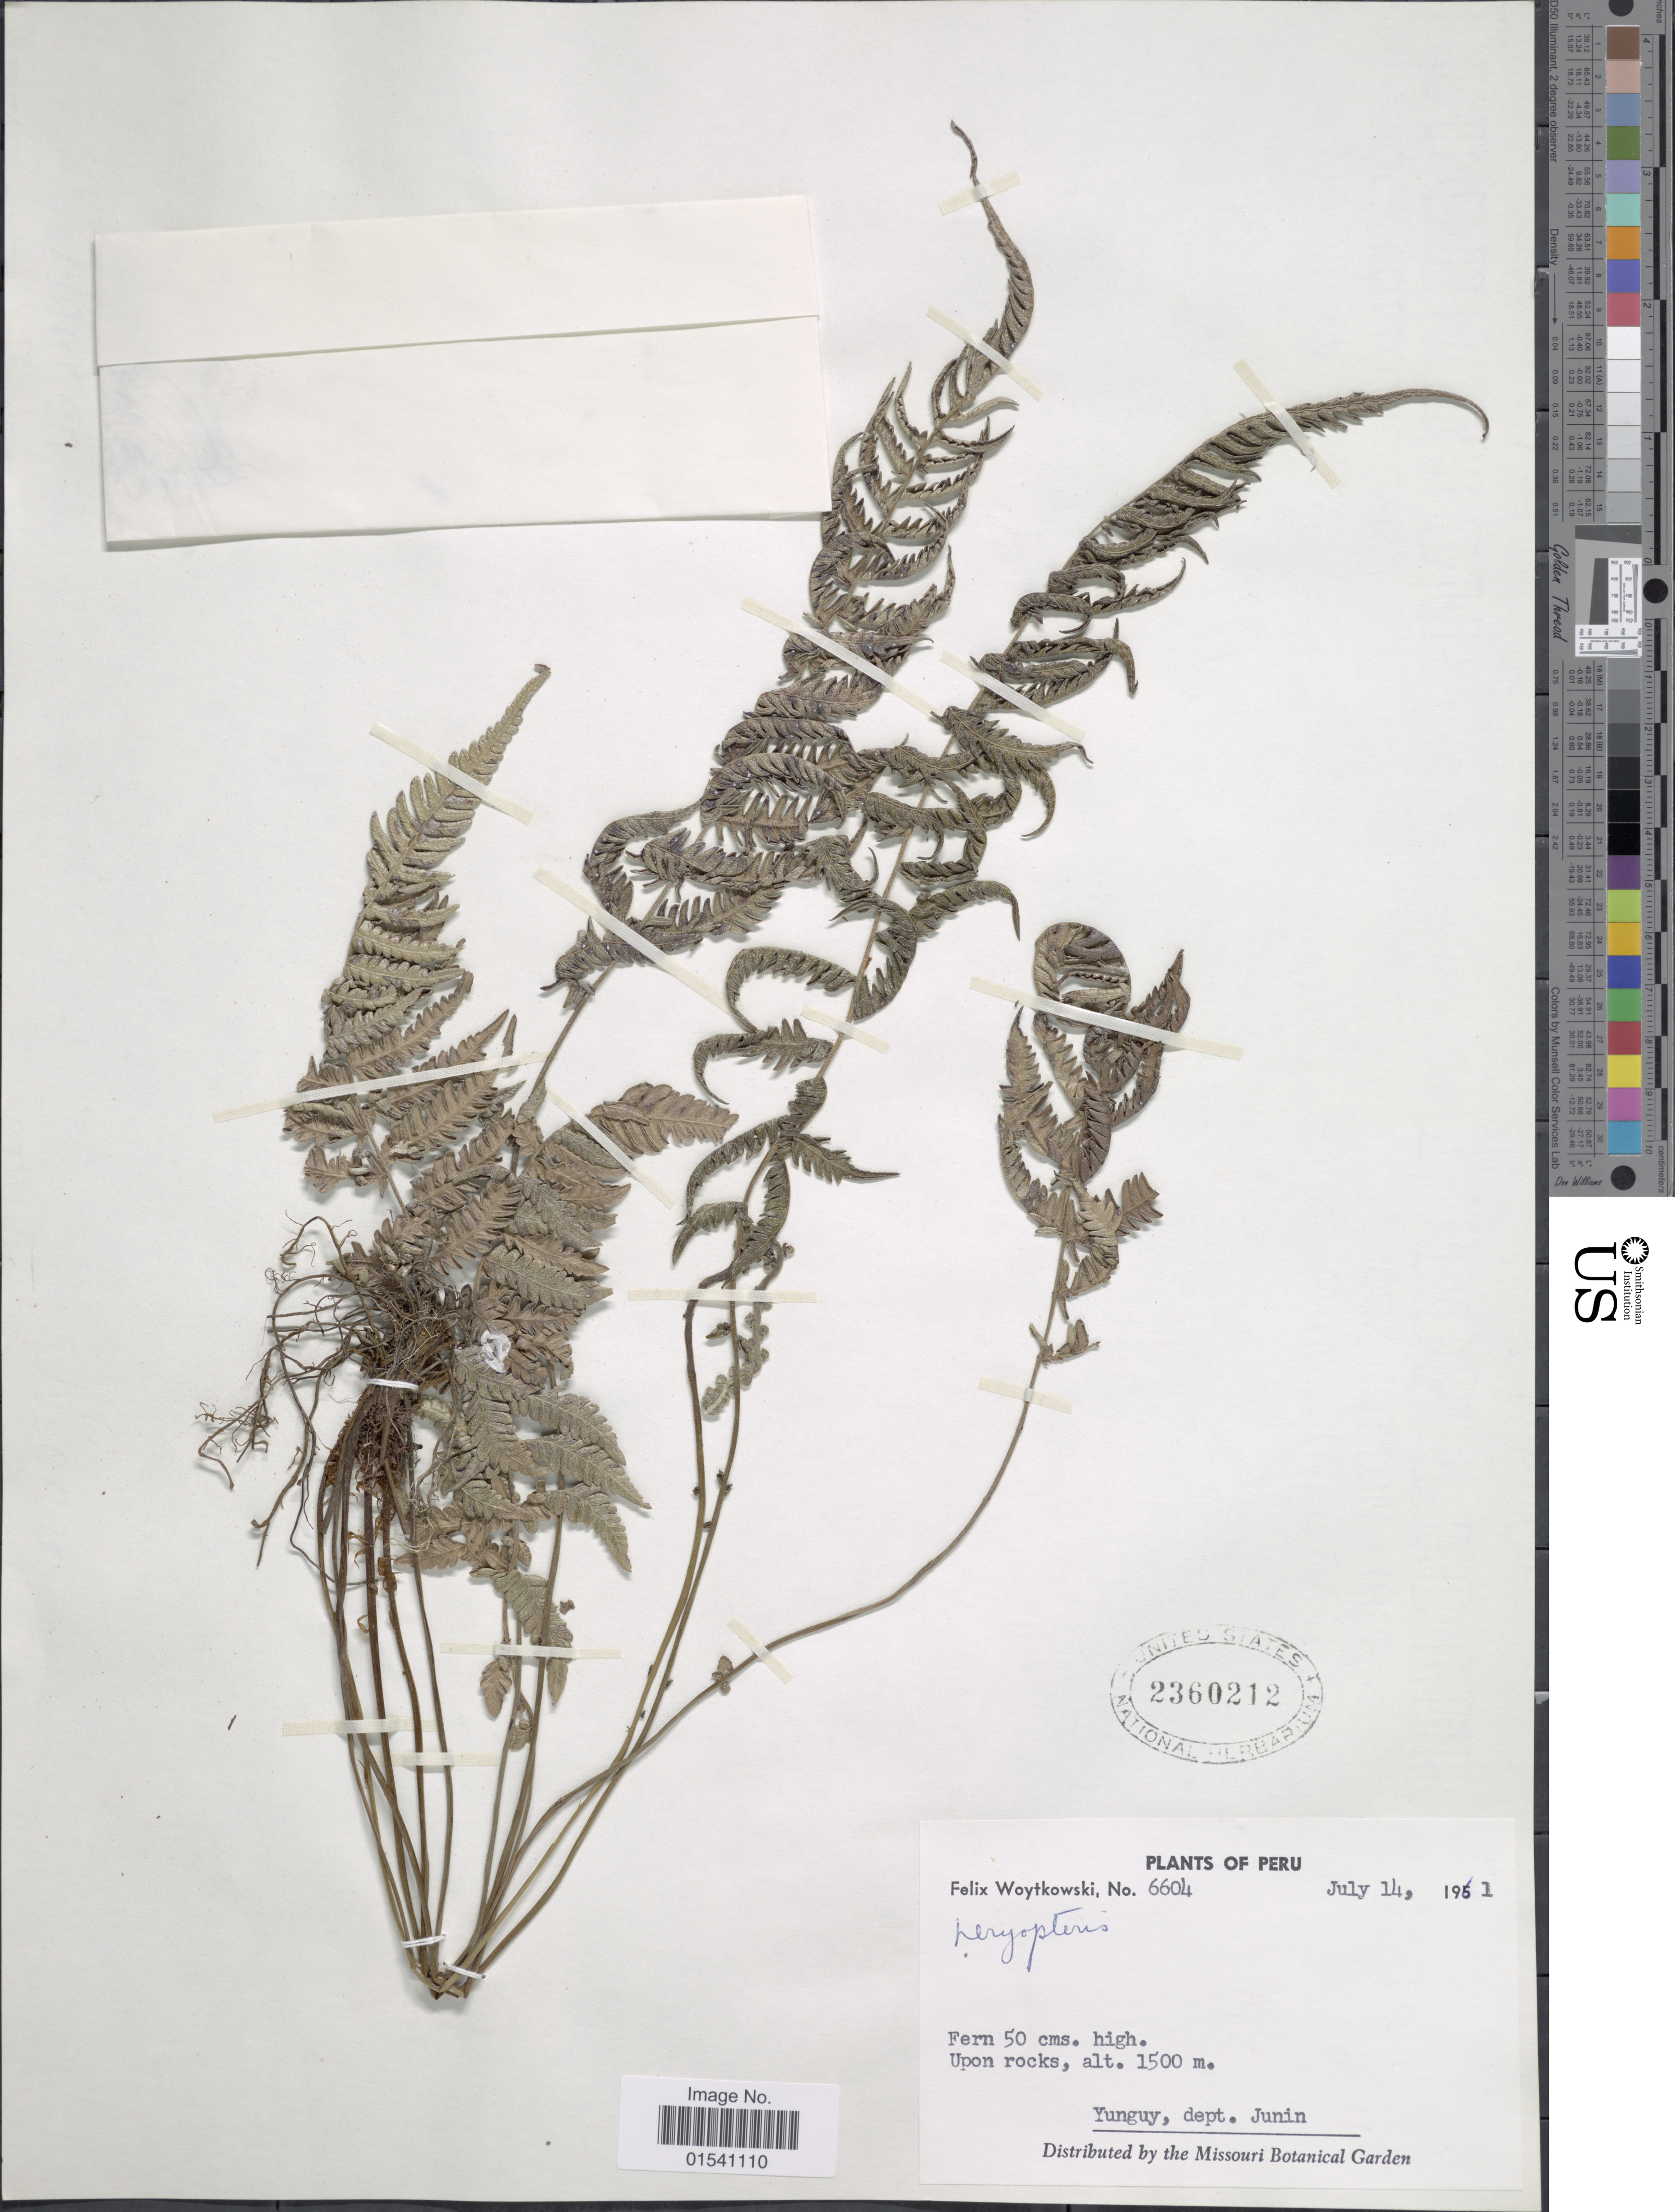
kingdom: Plantae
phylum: Tracheophyta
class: Polypodiopsida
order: Polypodiales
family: Thelypteridaceae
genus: Amauropelta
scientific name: Amauropelta sp.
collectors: F. Woytkowski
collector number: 6604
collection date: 1961-07-14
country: Peru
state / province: Junín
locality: Yunguy, dept. Junin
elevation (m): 1500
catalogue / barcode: US 2360212